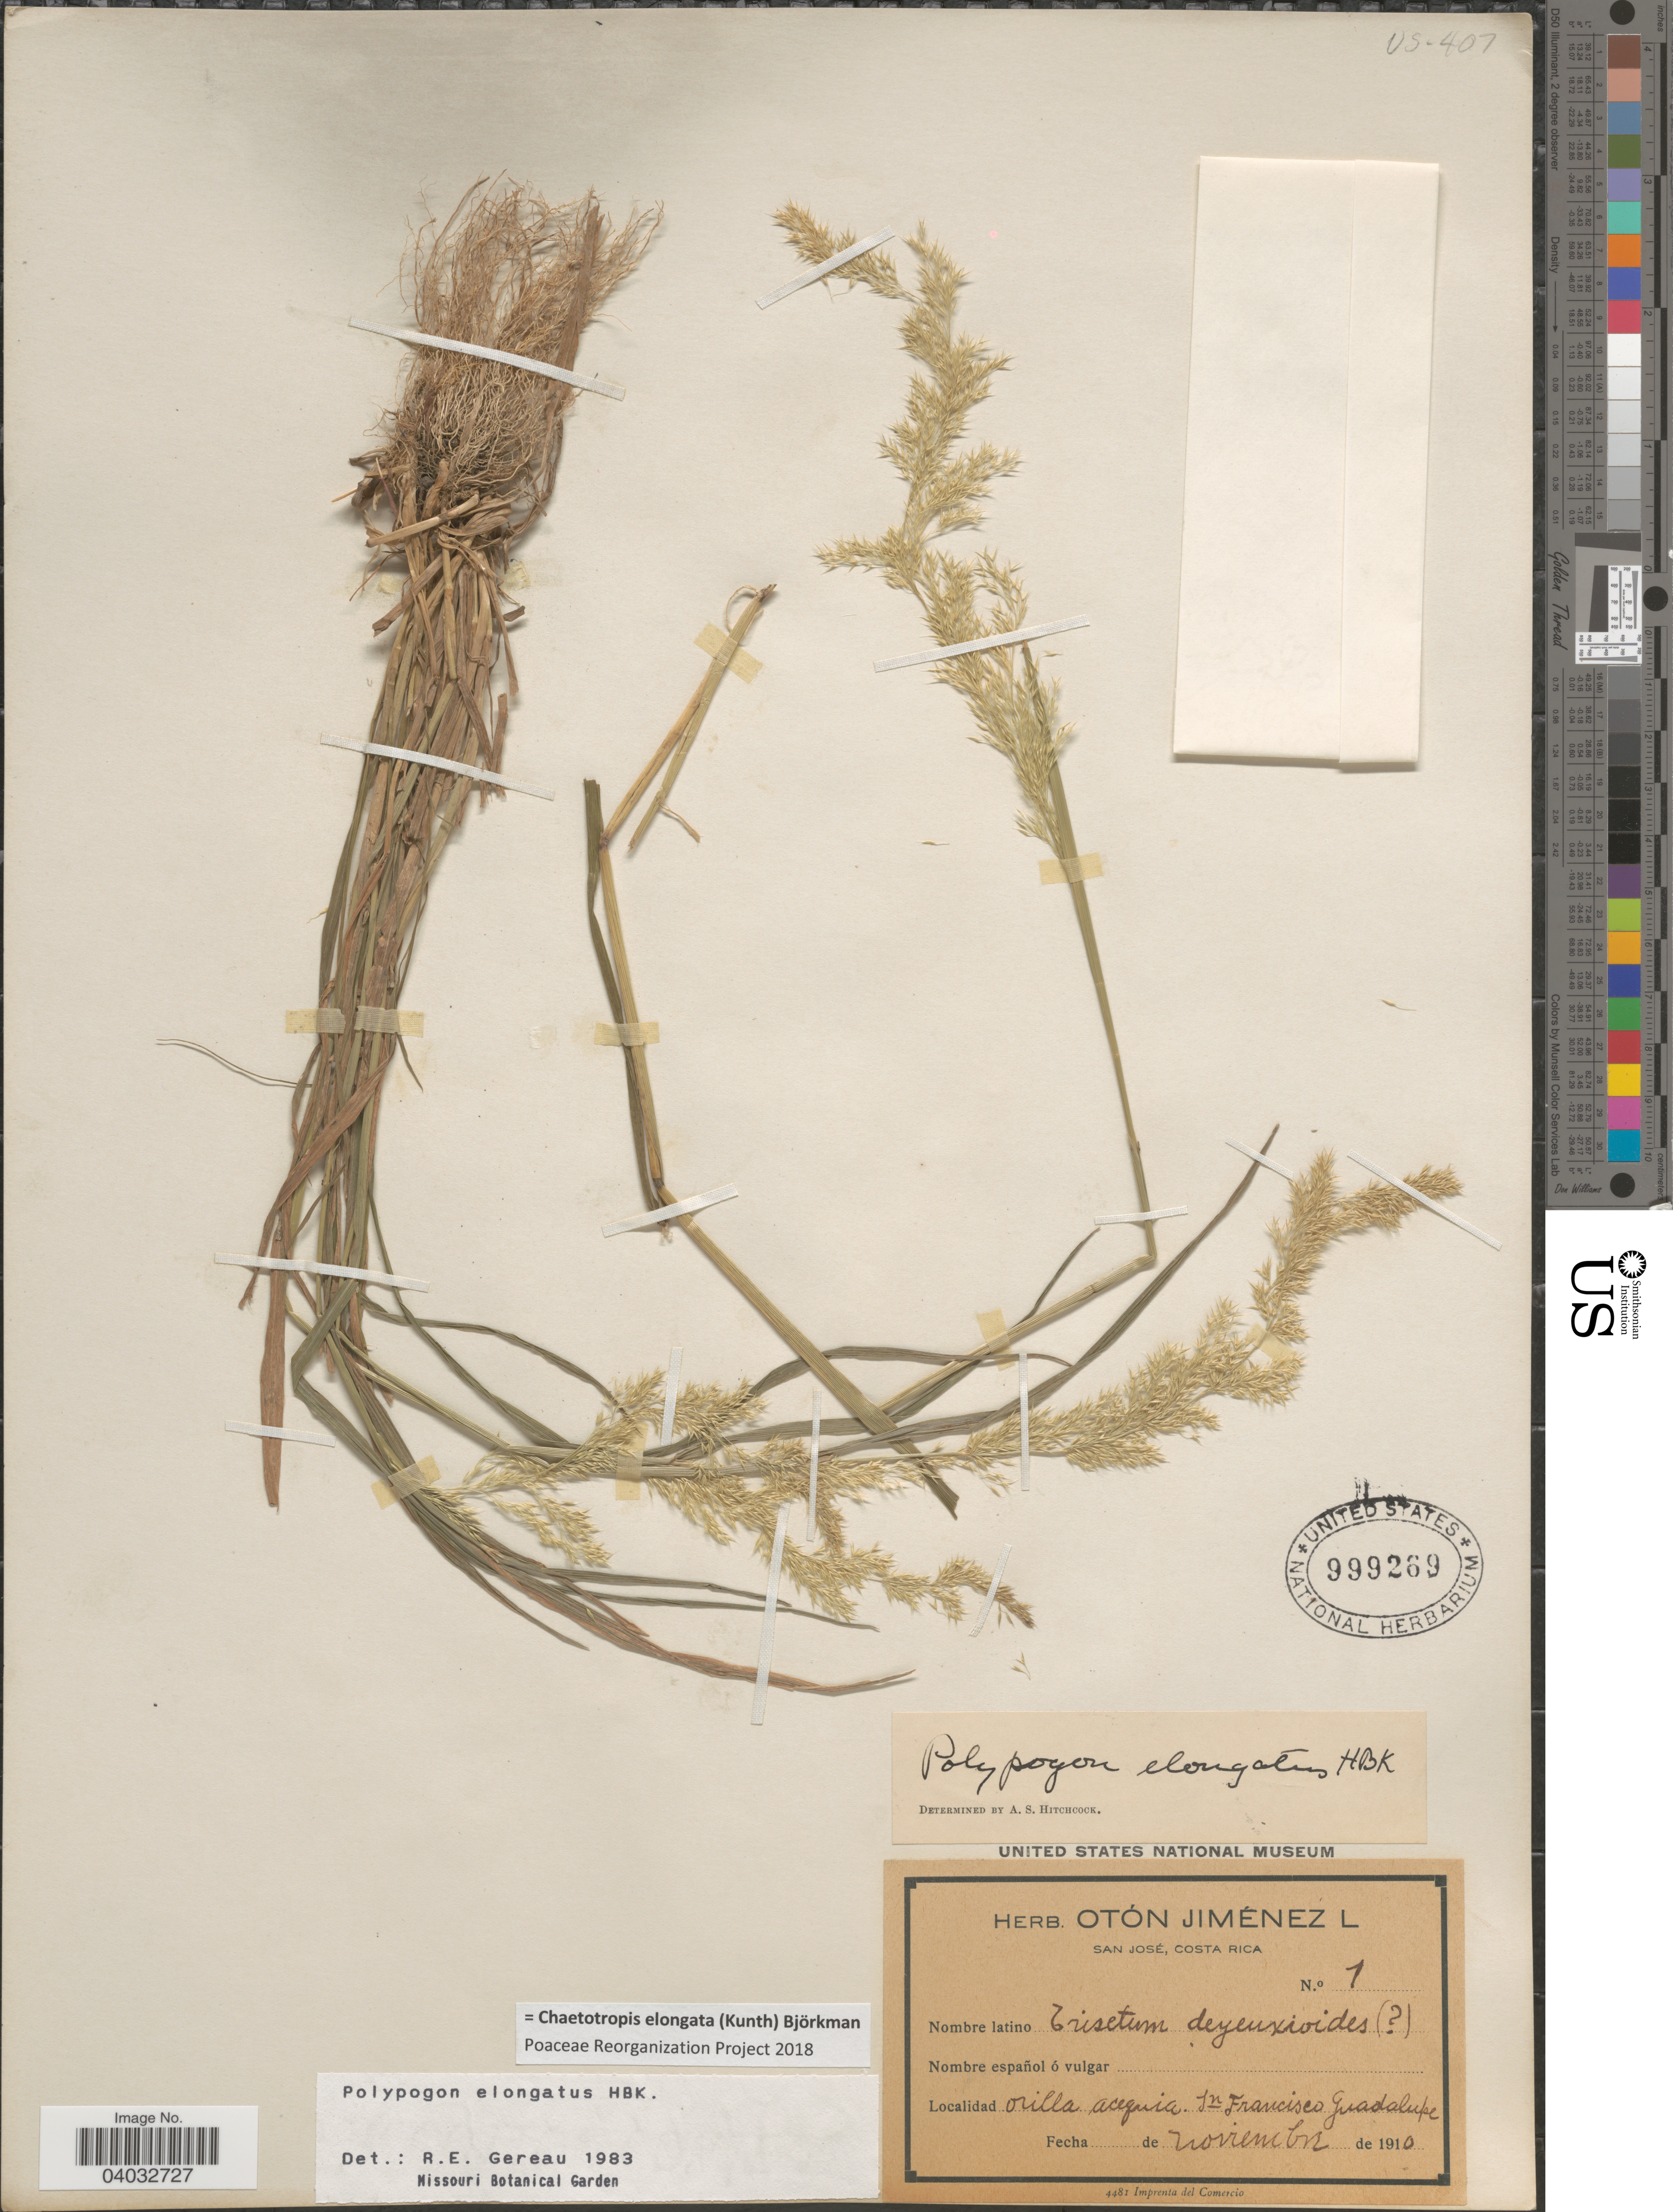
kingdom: Plantae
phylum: Tracheophyta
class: Liliopsida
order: Poales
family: Poaceae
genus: Chaetotropis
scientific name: Chaetotropis elongata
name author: (Kunth) Björkman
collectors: Ex herb. Otón Jiménez L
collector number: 1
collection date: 1910-11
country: Costa Rica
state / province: San José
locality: Orilla aceguria. Sn Francisco Guadalupe.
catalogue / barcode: US 999269